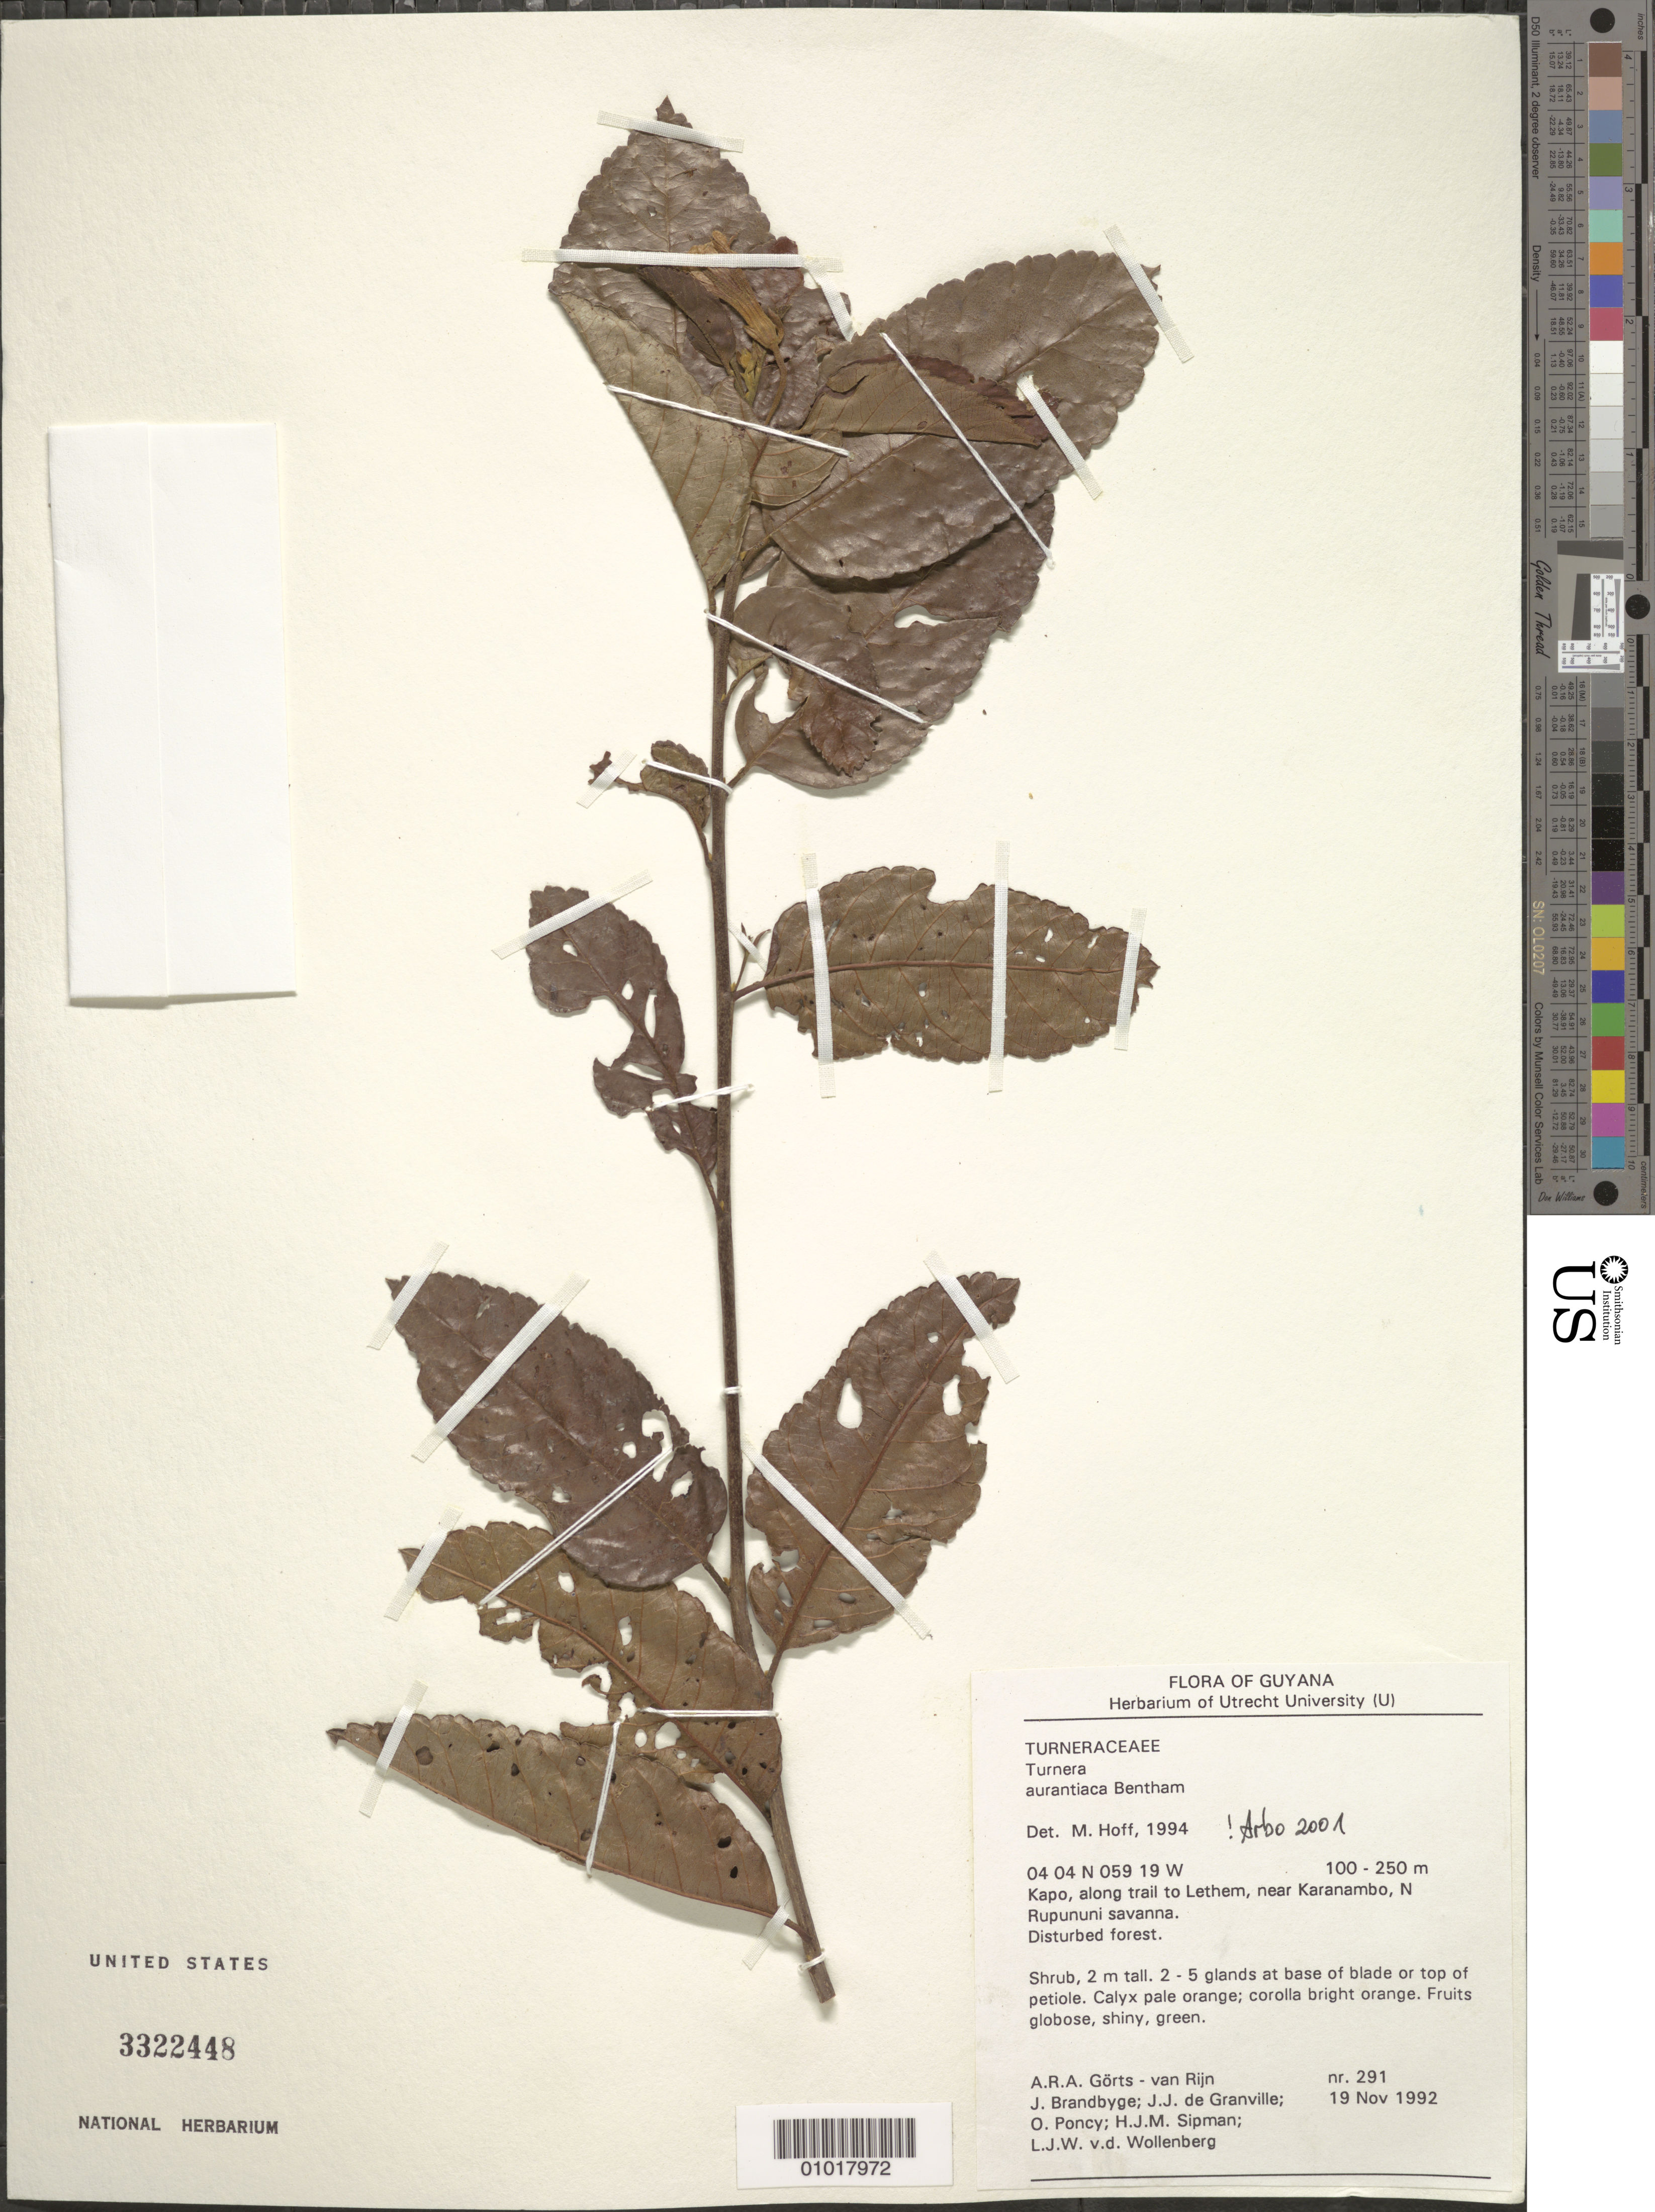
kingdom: Plantae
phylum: Tracheophyta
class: Magnoliopsida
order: Malpighiales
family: Turneraceae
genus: Turnera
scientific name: Turnera aurantiaca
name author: Benth.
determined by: Arbo, M. M.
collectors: A. .R. A. Görts-van Rijn, J. Brandbyge, J.-J. de Granville, O. Poncy, H. J. M. Sipman & L. van der Wollenberg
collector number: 291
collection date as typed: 19-Nov-92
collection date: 1992-11-19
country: Guyana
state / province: U. Takutu-U. Essequibo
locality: Kapo, along trail to Lethem, near Karanambo, N. Rupununi Savanna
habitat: Disturbed forest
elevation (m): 100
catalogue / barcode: US 3322448